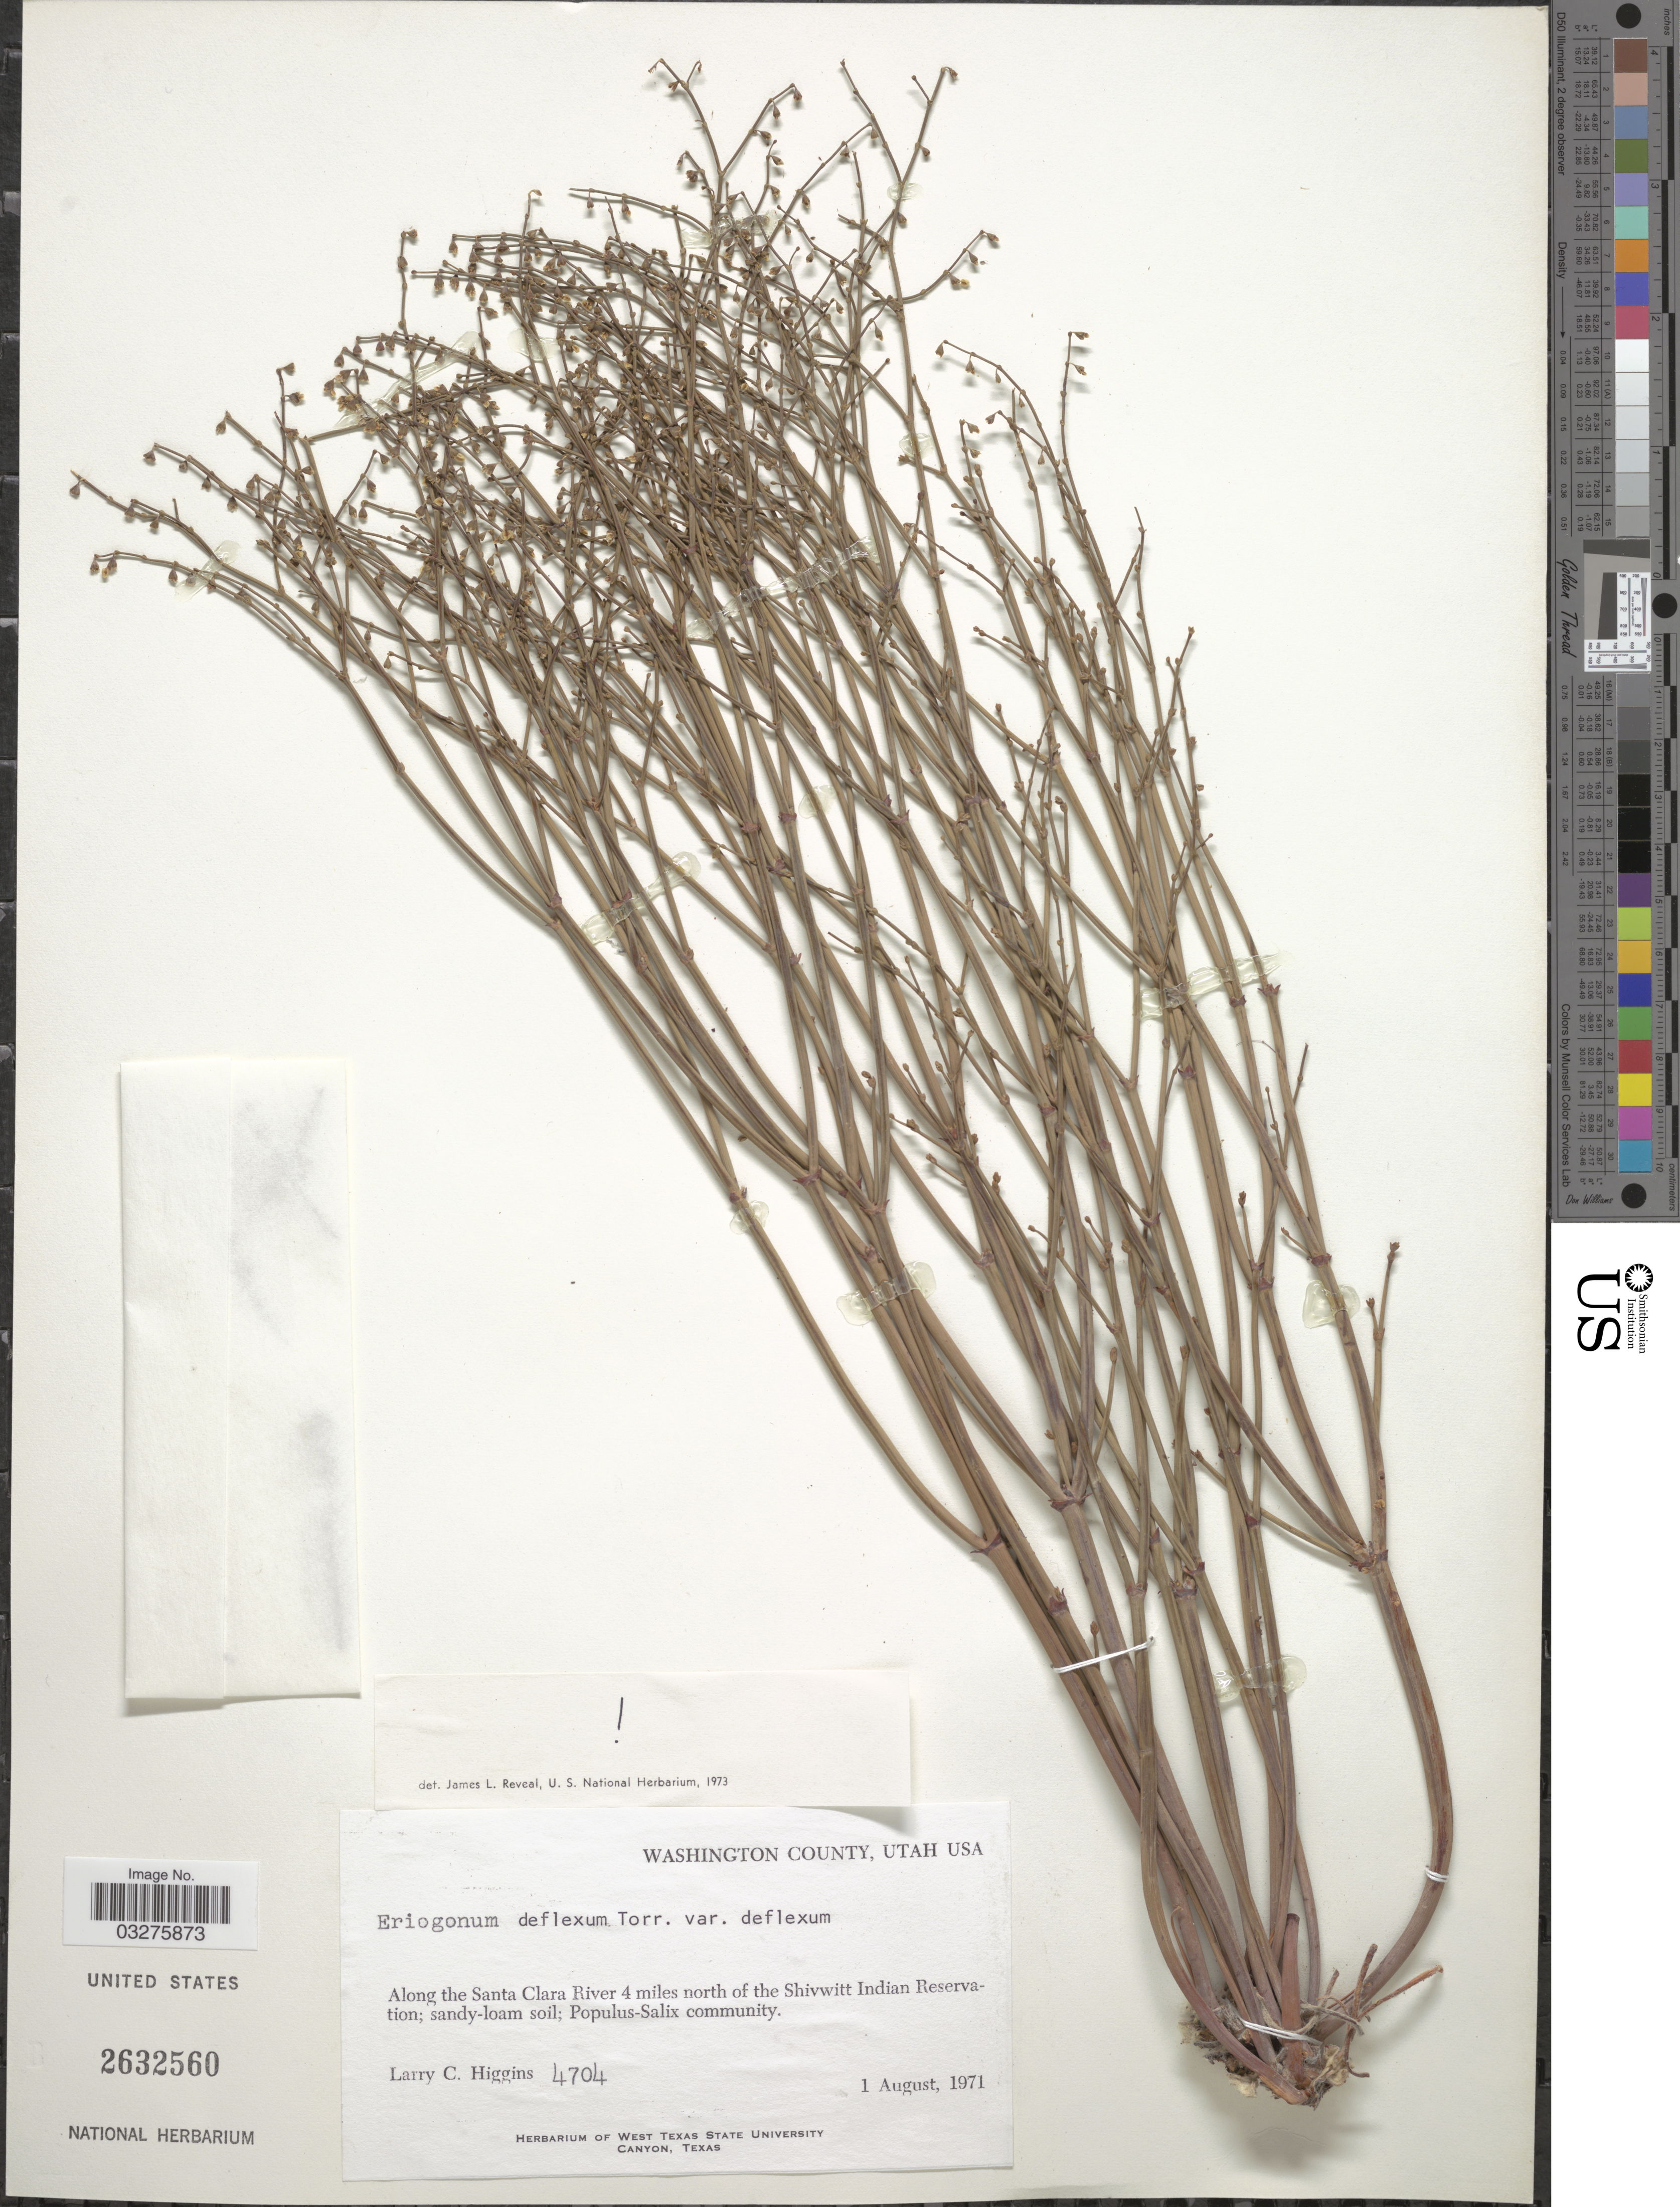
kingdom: Plantae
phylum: Tracheophyta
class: Magnoliopsida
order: Caryophyllales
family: Polygonaceae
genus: Eriogonum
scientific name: Eriogonum deflexum var. deflexum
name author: Torr. in Ives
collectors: L. Higgins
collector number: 4704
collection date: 1972-08-01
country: United States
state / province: Utah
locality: Washington County. Along the Santa Clara River 4 miles north of the Shivwit Indian Reservation.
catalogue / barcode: US 2632560